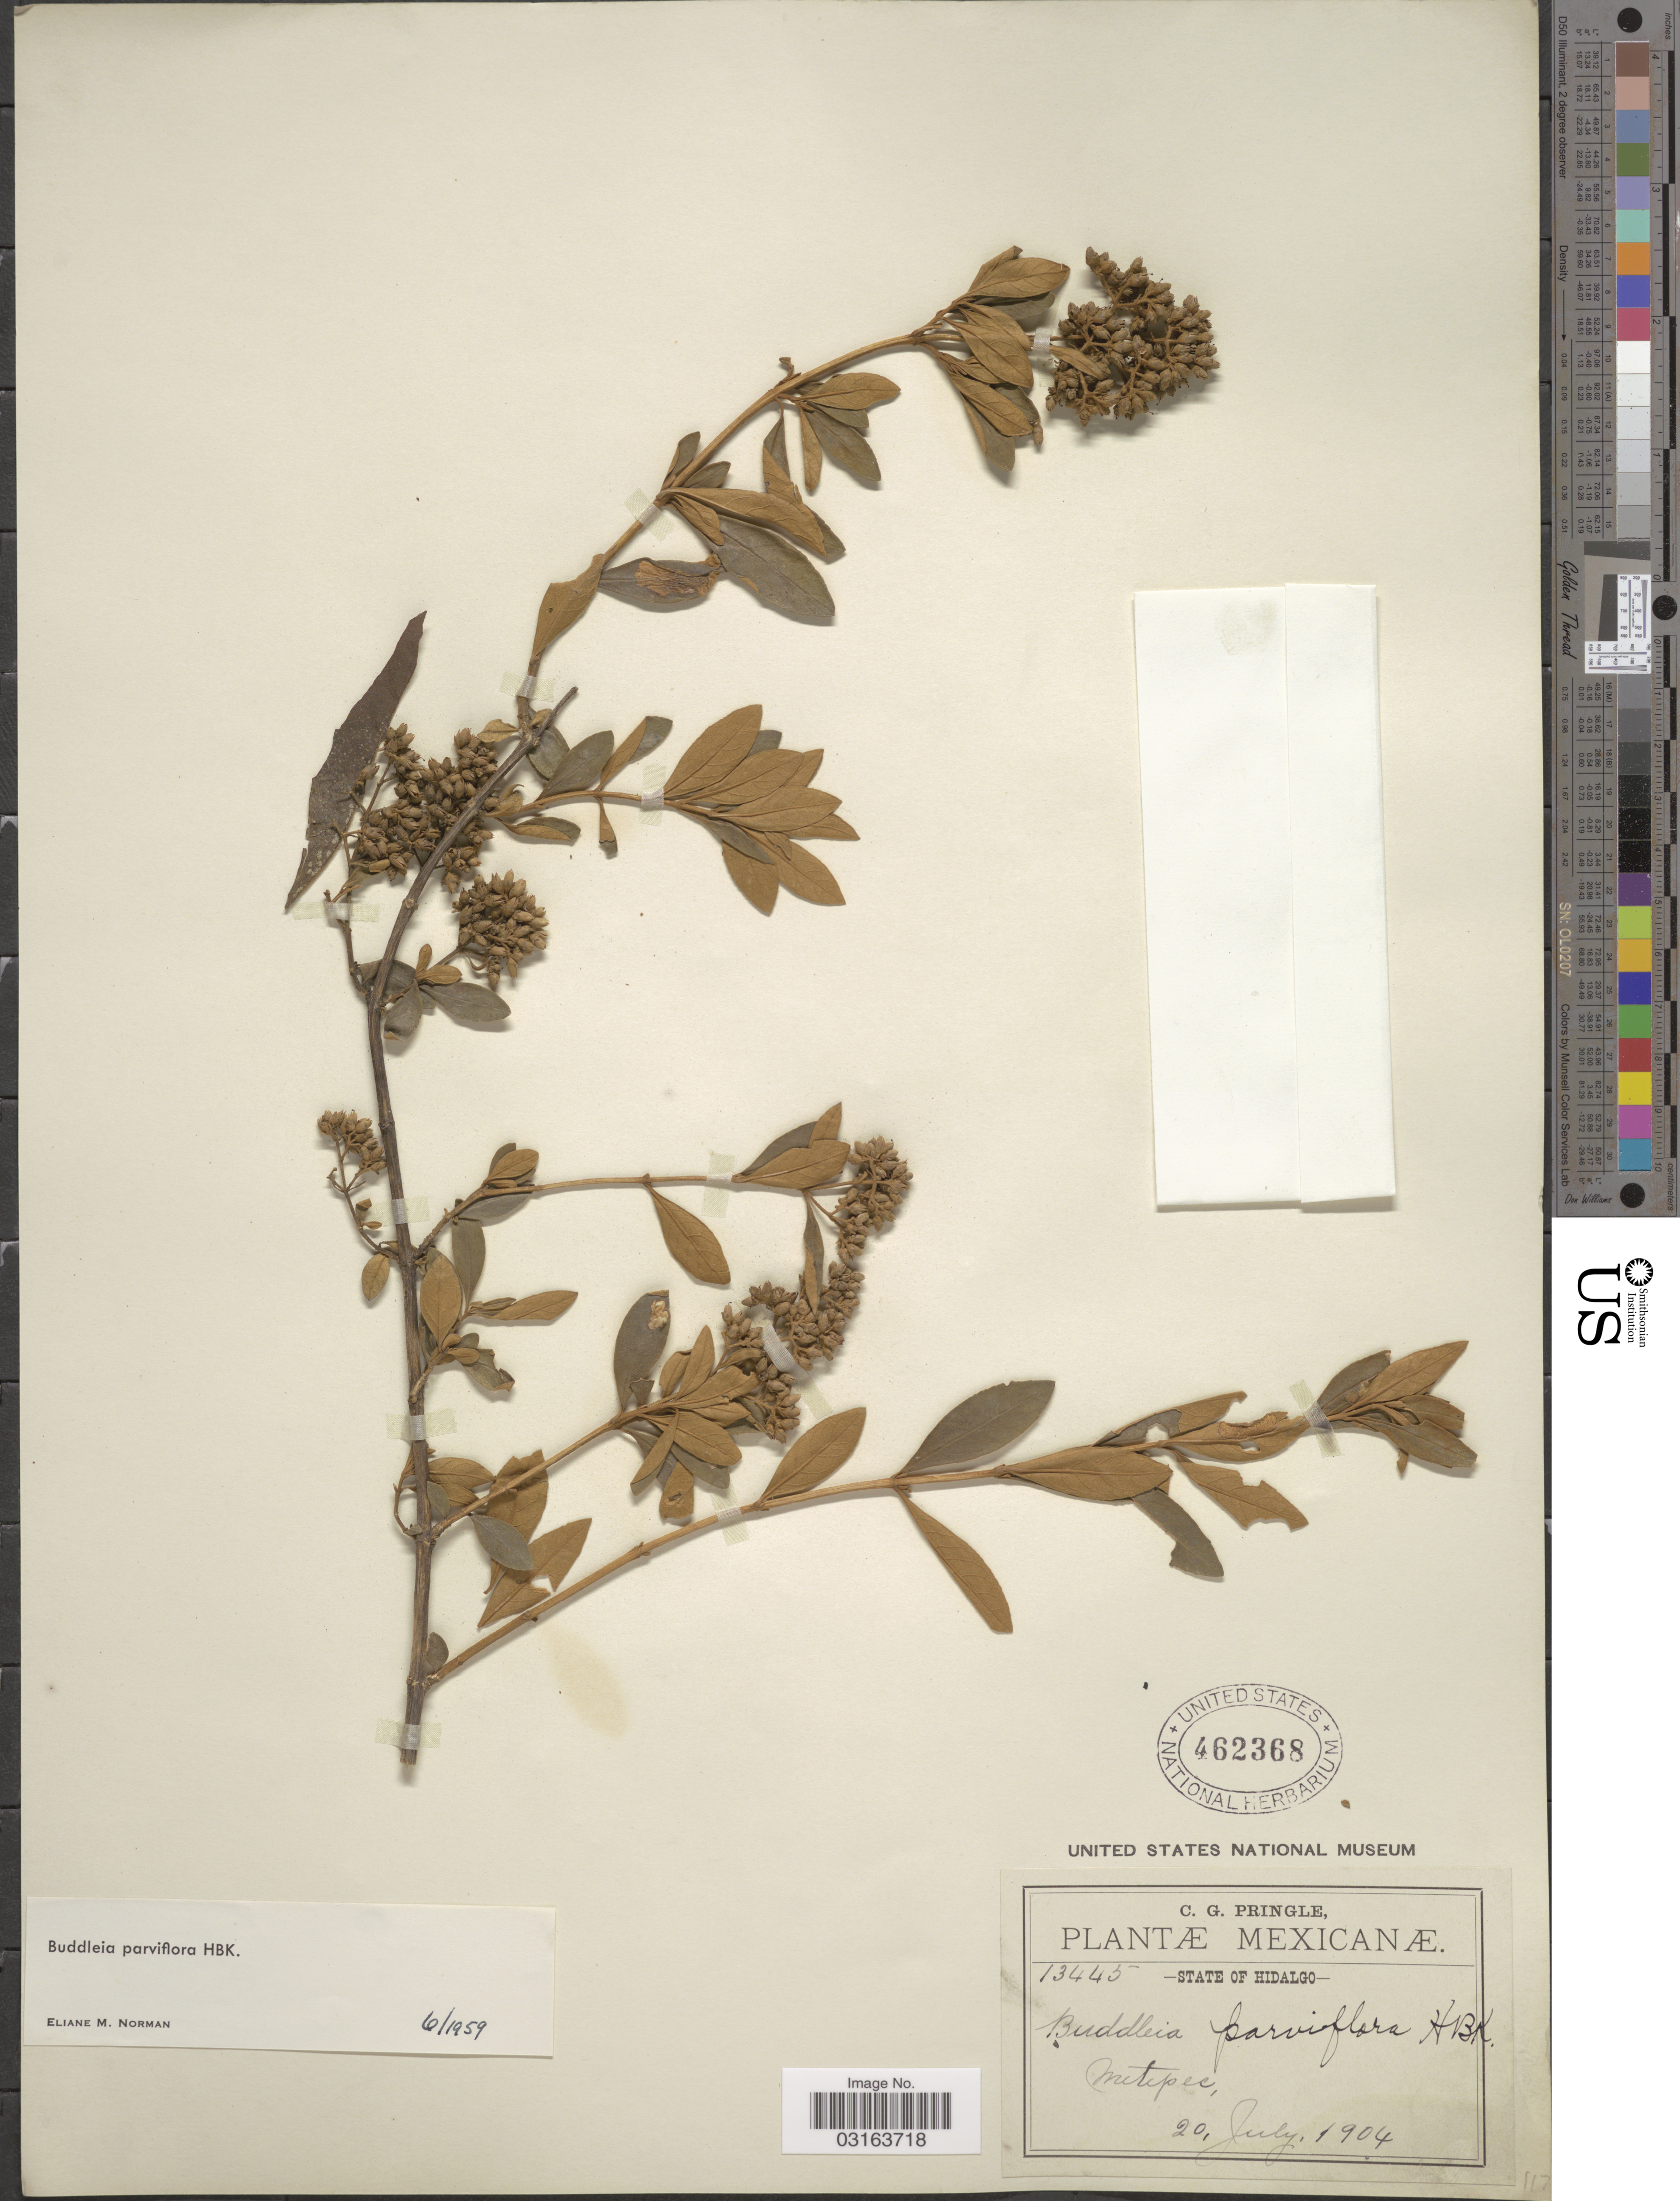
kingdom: Plantae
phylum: Tracheophyta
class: Magnoliopsida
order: Lamiales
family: Scrophulariaceae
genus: Buddleja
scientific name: Buddleja parviflora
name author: Kunth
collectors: C. G. Pringle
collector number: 13445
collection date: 1904-07-20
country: Mexico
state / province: Hidalgo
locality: Metepec.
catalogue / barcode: US 462368